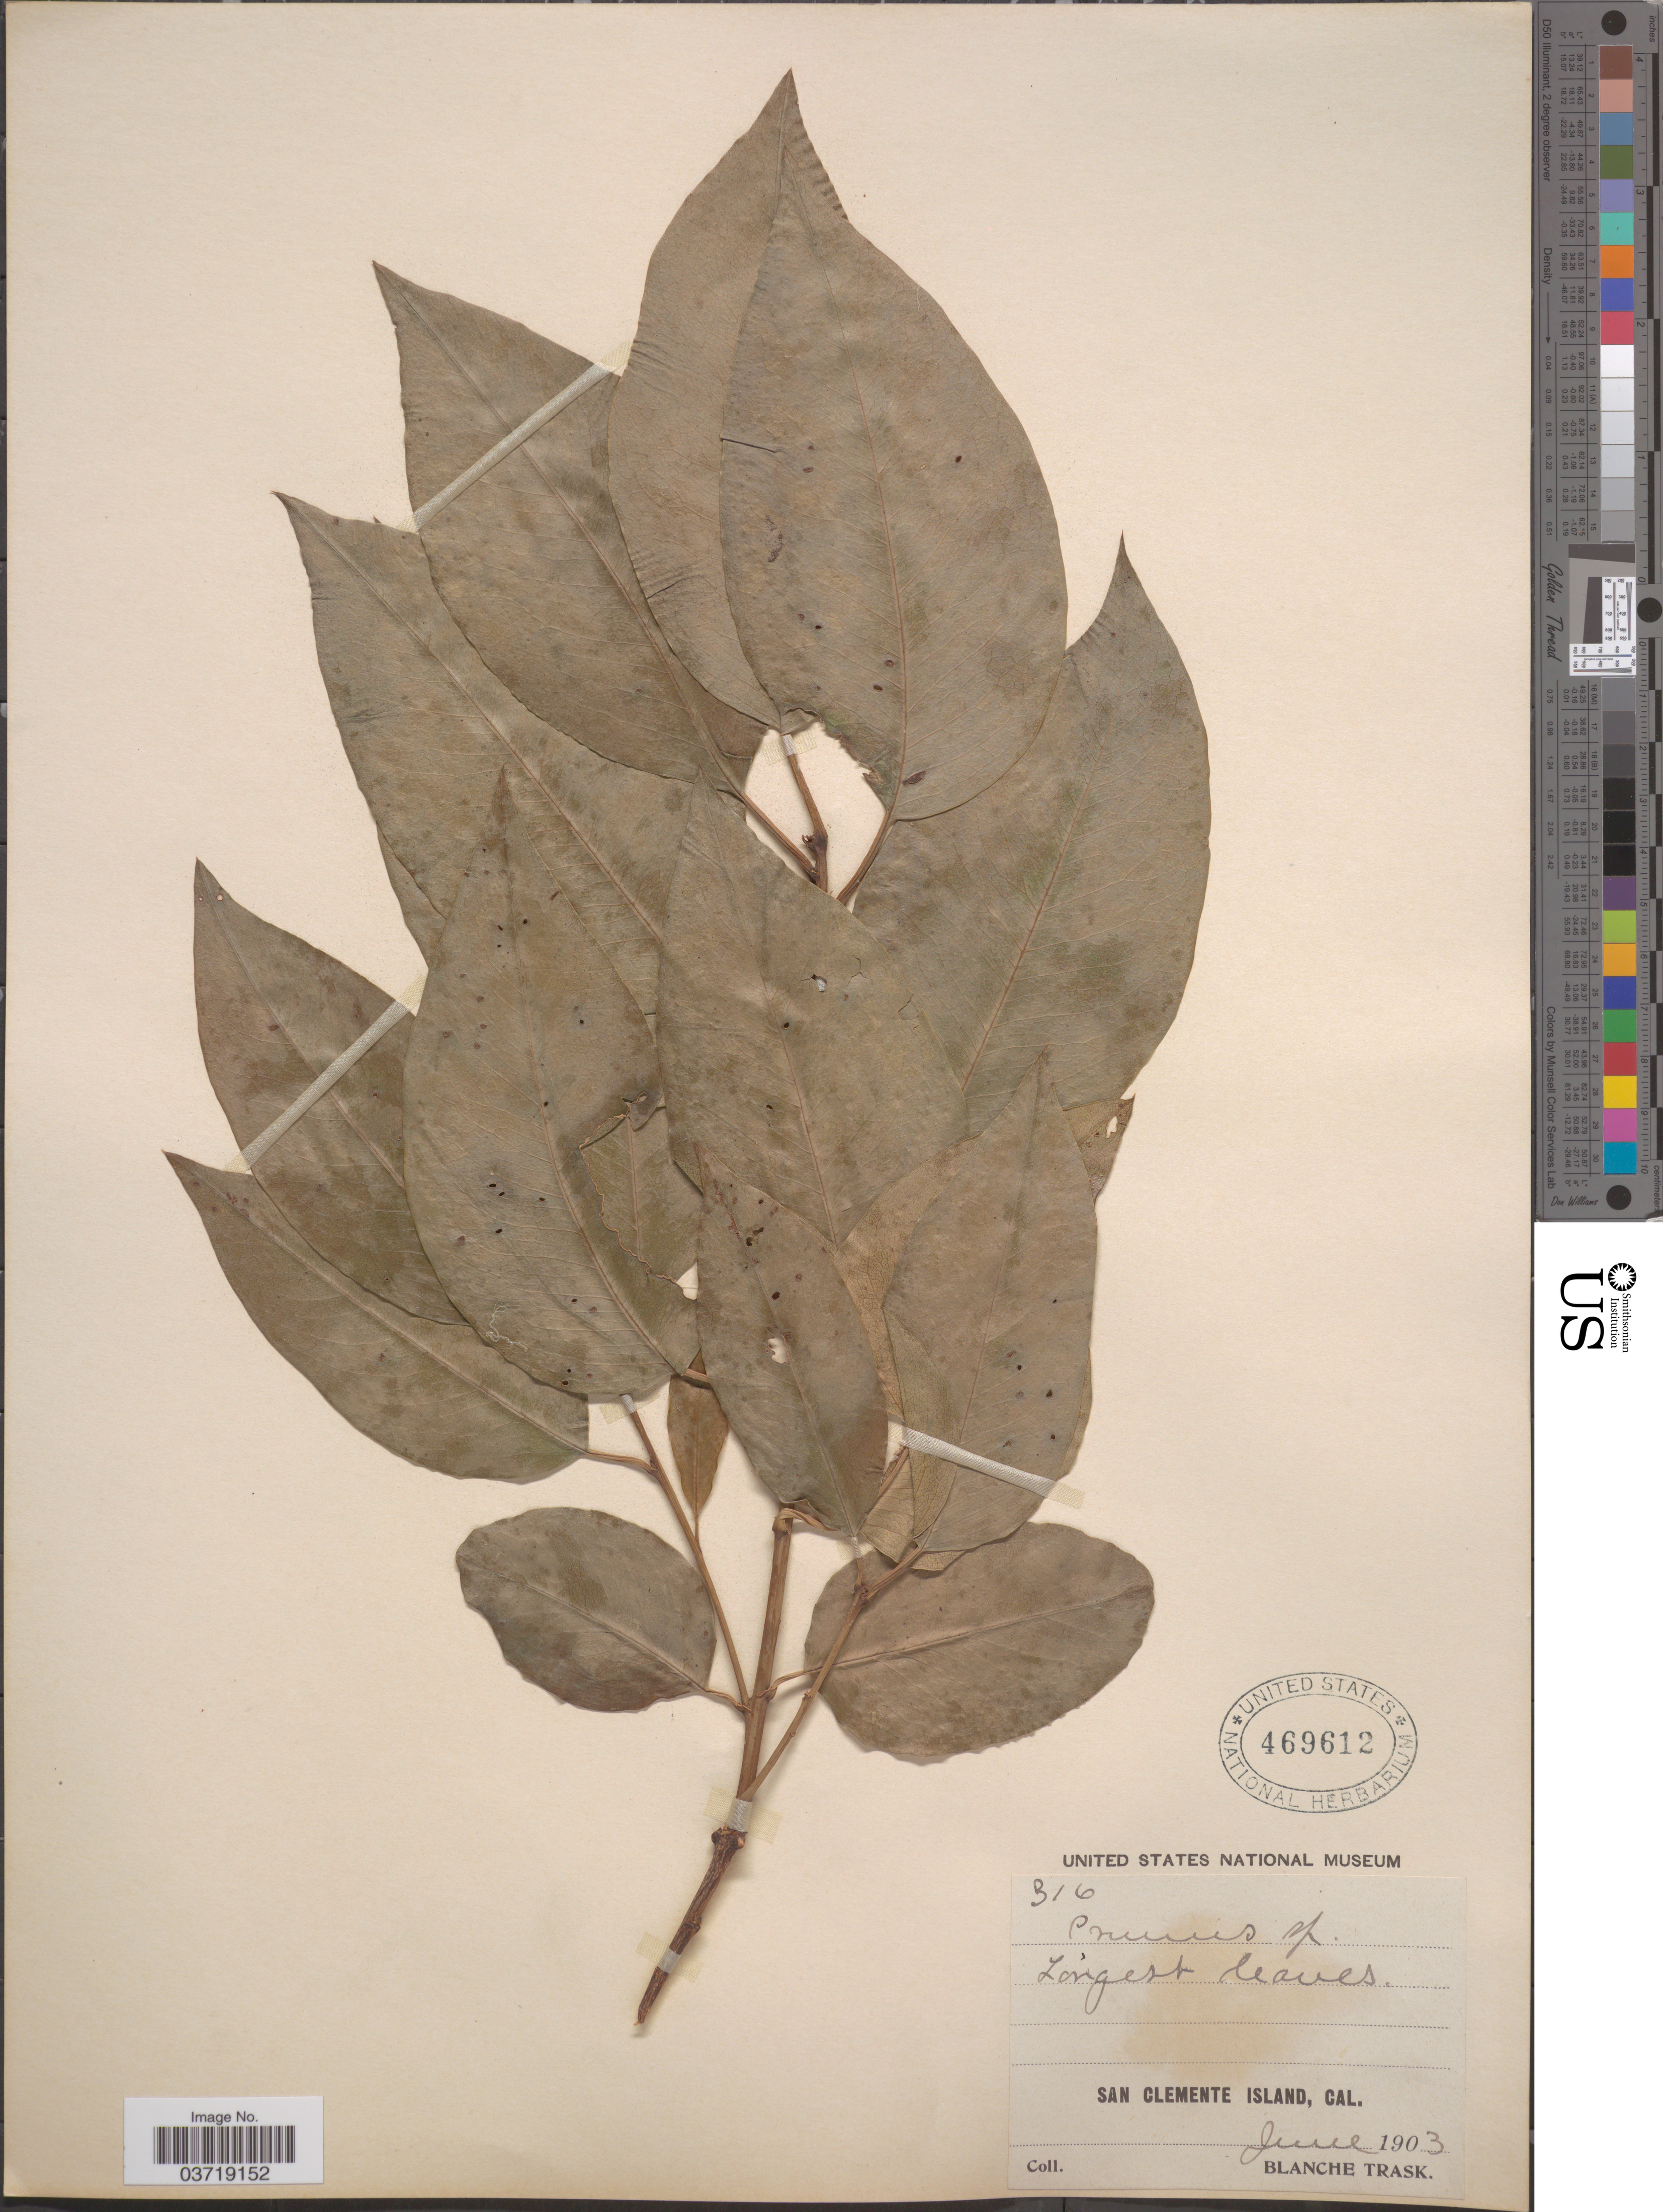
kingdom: Plantae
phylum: Tracheophyta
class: Magnoliopsida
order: Rosales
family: Rosaceae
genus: Prunus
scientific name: Prunus ilicifolia var. occidentalis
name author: K. Brandegee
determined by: Strong, Mark T., (BOT), Smithsonian Institution - National Museum of Natural History (UNITED STATES)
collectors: B. Trask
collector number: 316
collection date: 1903-06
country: United States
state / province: California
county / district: Los Angeles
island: San Clemente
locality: San Clemente Island.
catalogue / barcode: US 469612